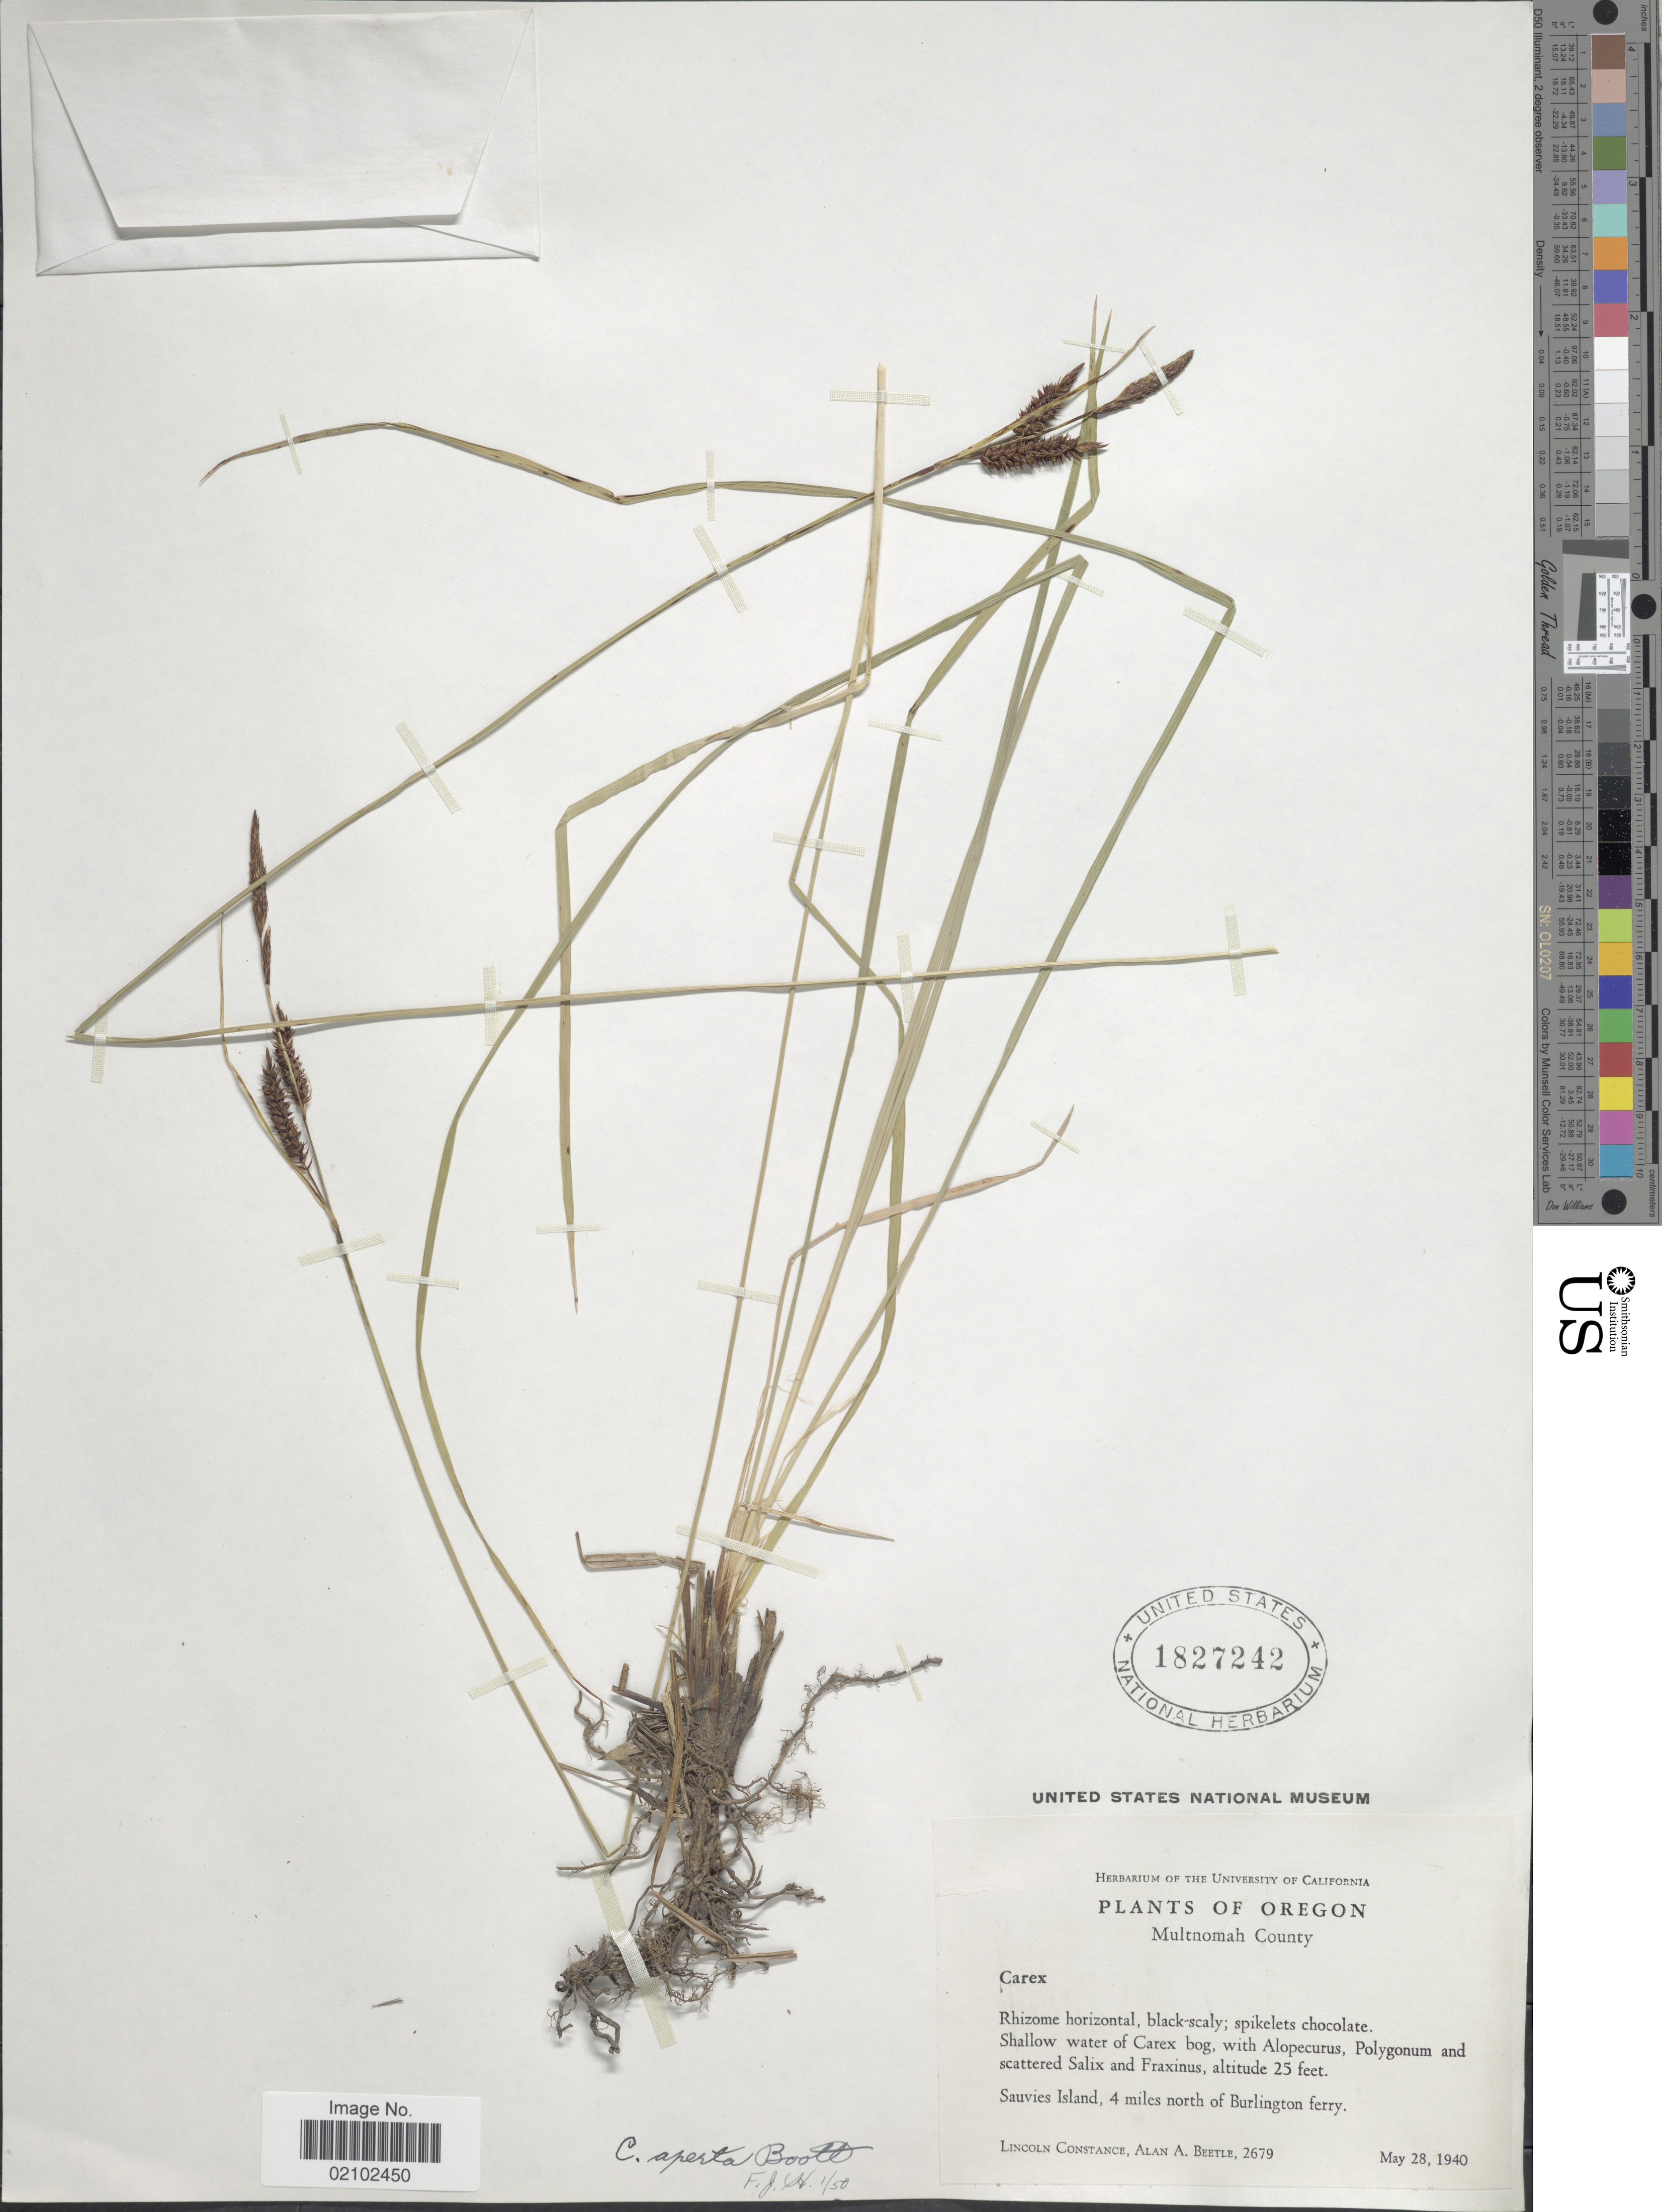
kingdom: Plantae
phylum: Tracheophyta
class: Liliopsida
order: Poales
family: Cyperaceae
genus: Carex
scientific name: Carex aperta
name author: Boott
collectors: L. Constance & A. A. Beetle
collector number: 2679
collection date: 1940-05-28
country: United States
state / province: Oregon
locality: Multnomah County, Sauvies Island, 4 miles north of Burlington ferry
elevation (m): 8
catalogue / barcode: US 1827242